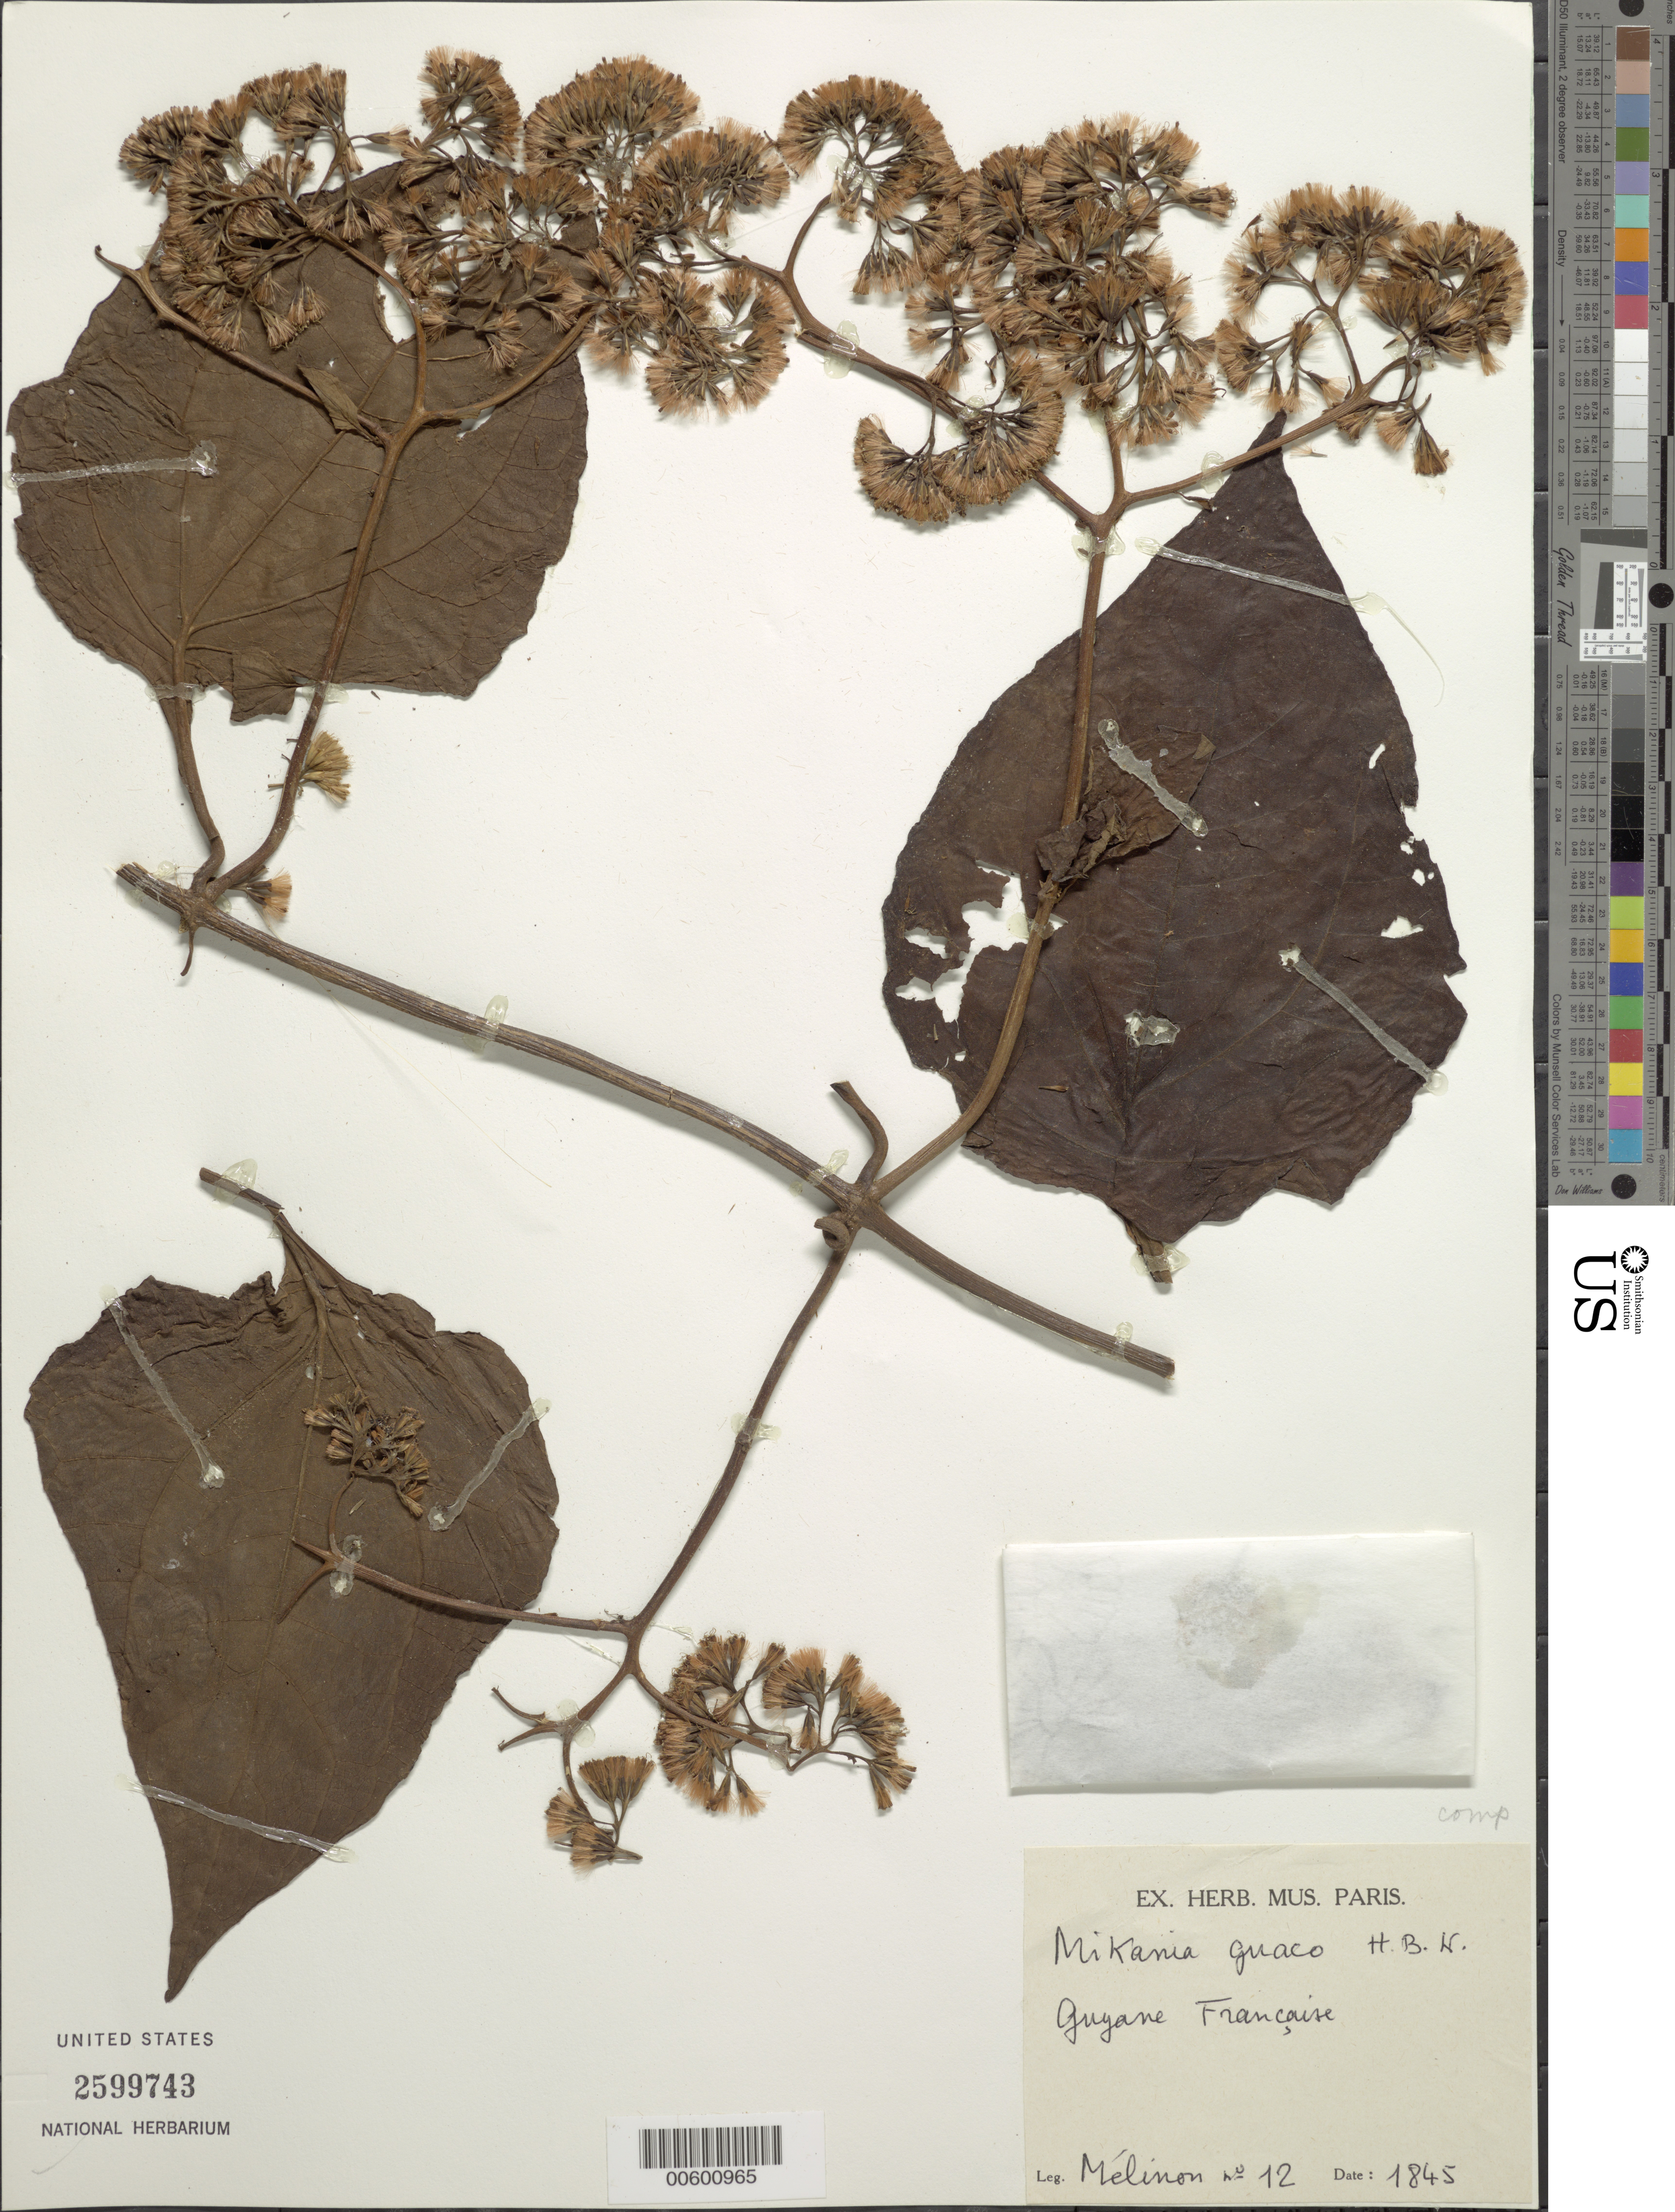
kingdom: Plantae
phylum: Tracheophyta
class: Magnoliopsida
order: Asterales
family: Asteraceae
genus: Mikania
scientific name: Mikania guaco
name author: Humb. & Bonpl.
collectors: E. Mélinon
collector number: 12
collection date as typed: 1845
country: French Guiana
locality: Maroni R.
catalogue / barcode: US 2599743